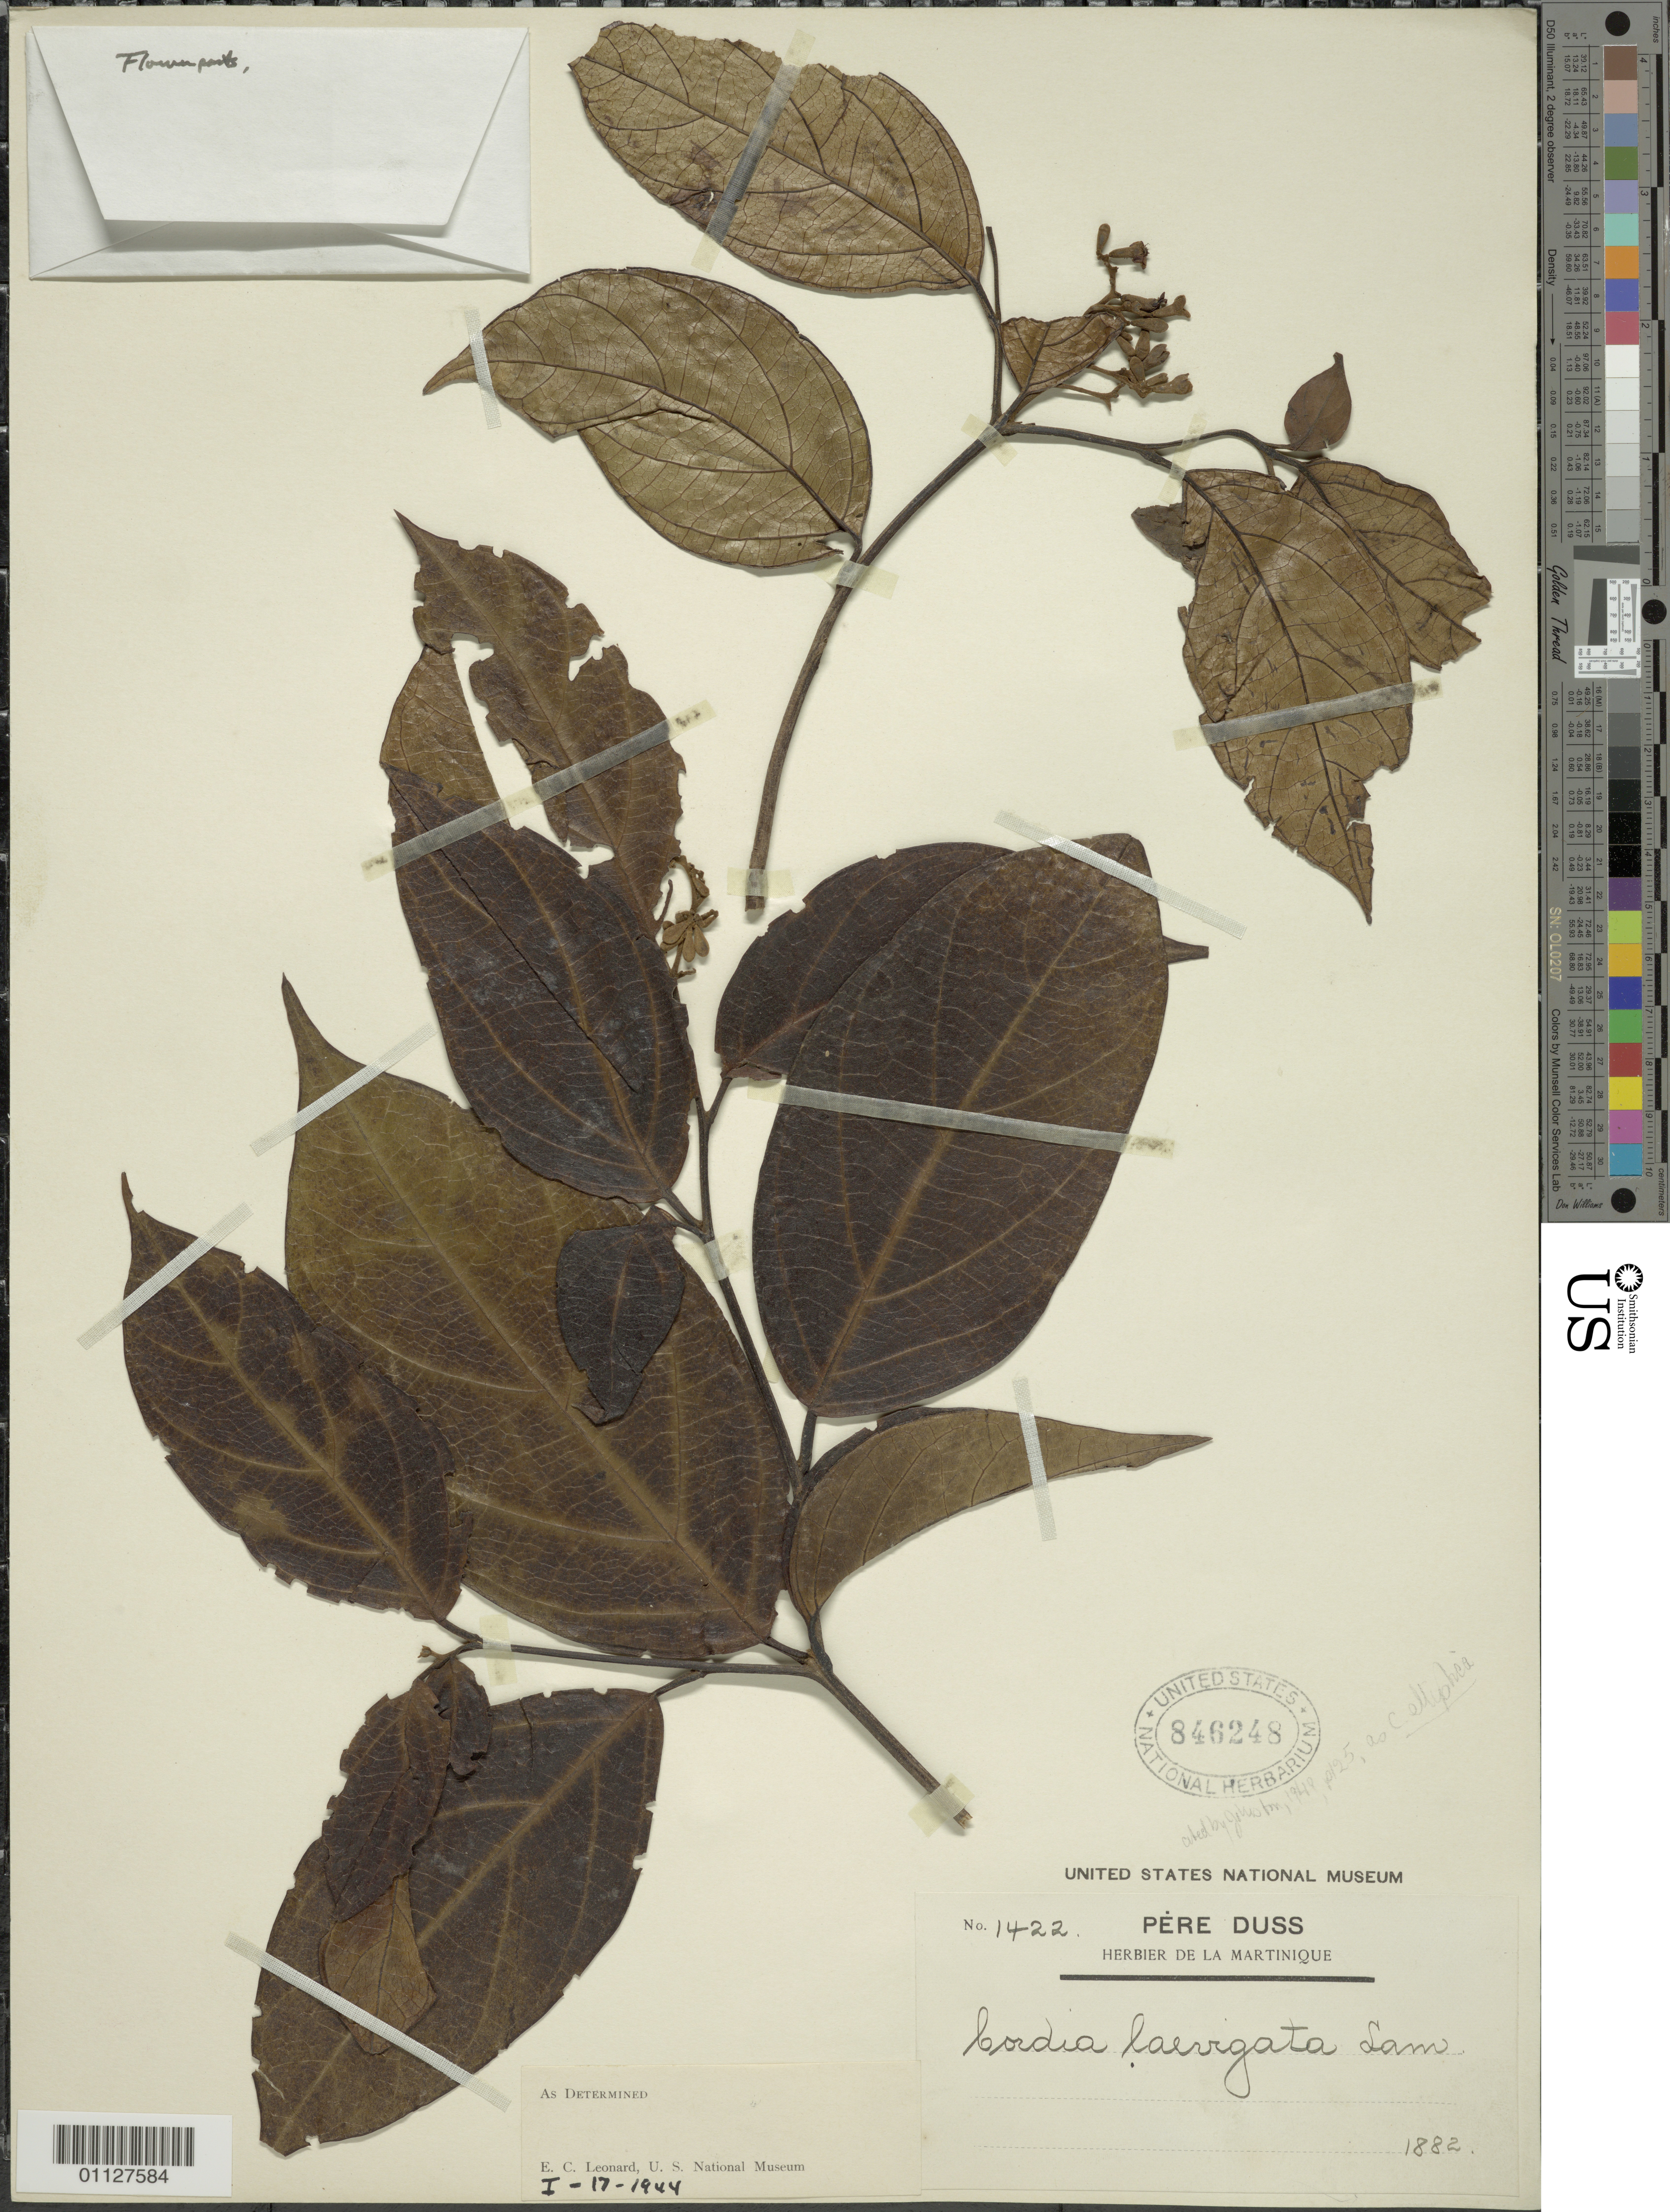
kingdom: Plantae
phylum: Tracheophyta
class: Magnoliopsida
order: Boraginales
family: Cordiaceae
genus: Cordia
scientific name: Cordia elliptica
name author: Sw.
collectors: Père Duss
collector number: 1422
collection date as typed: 1882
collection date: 1882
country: Martinique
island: Martinique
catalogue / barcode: US 846248